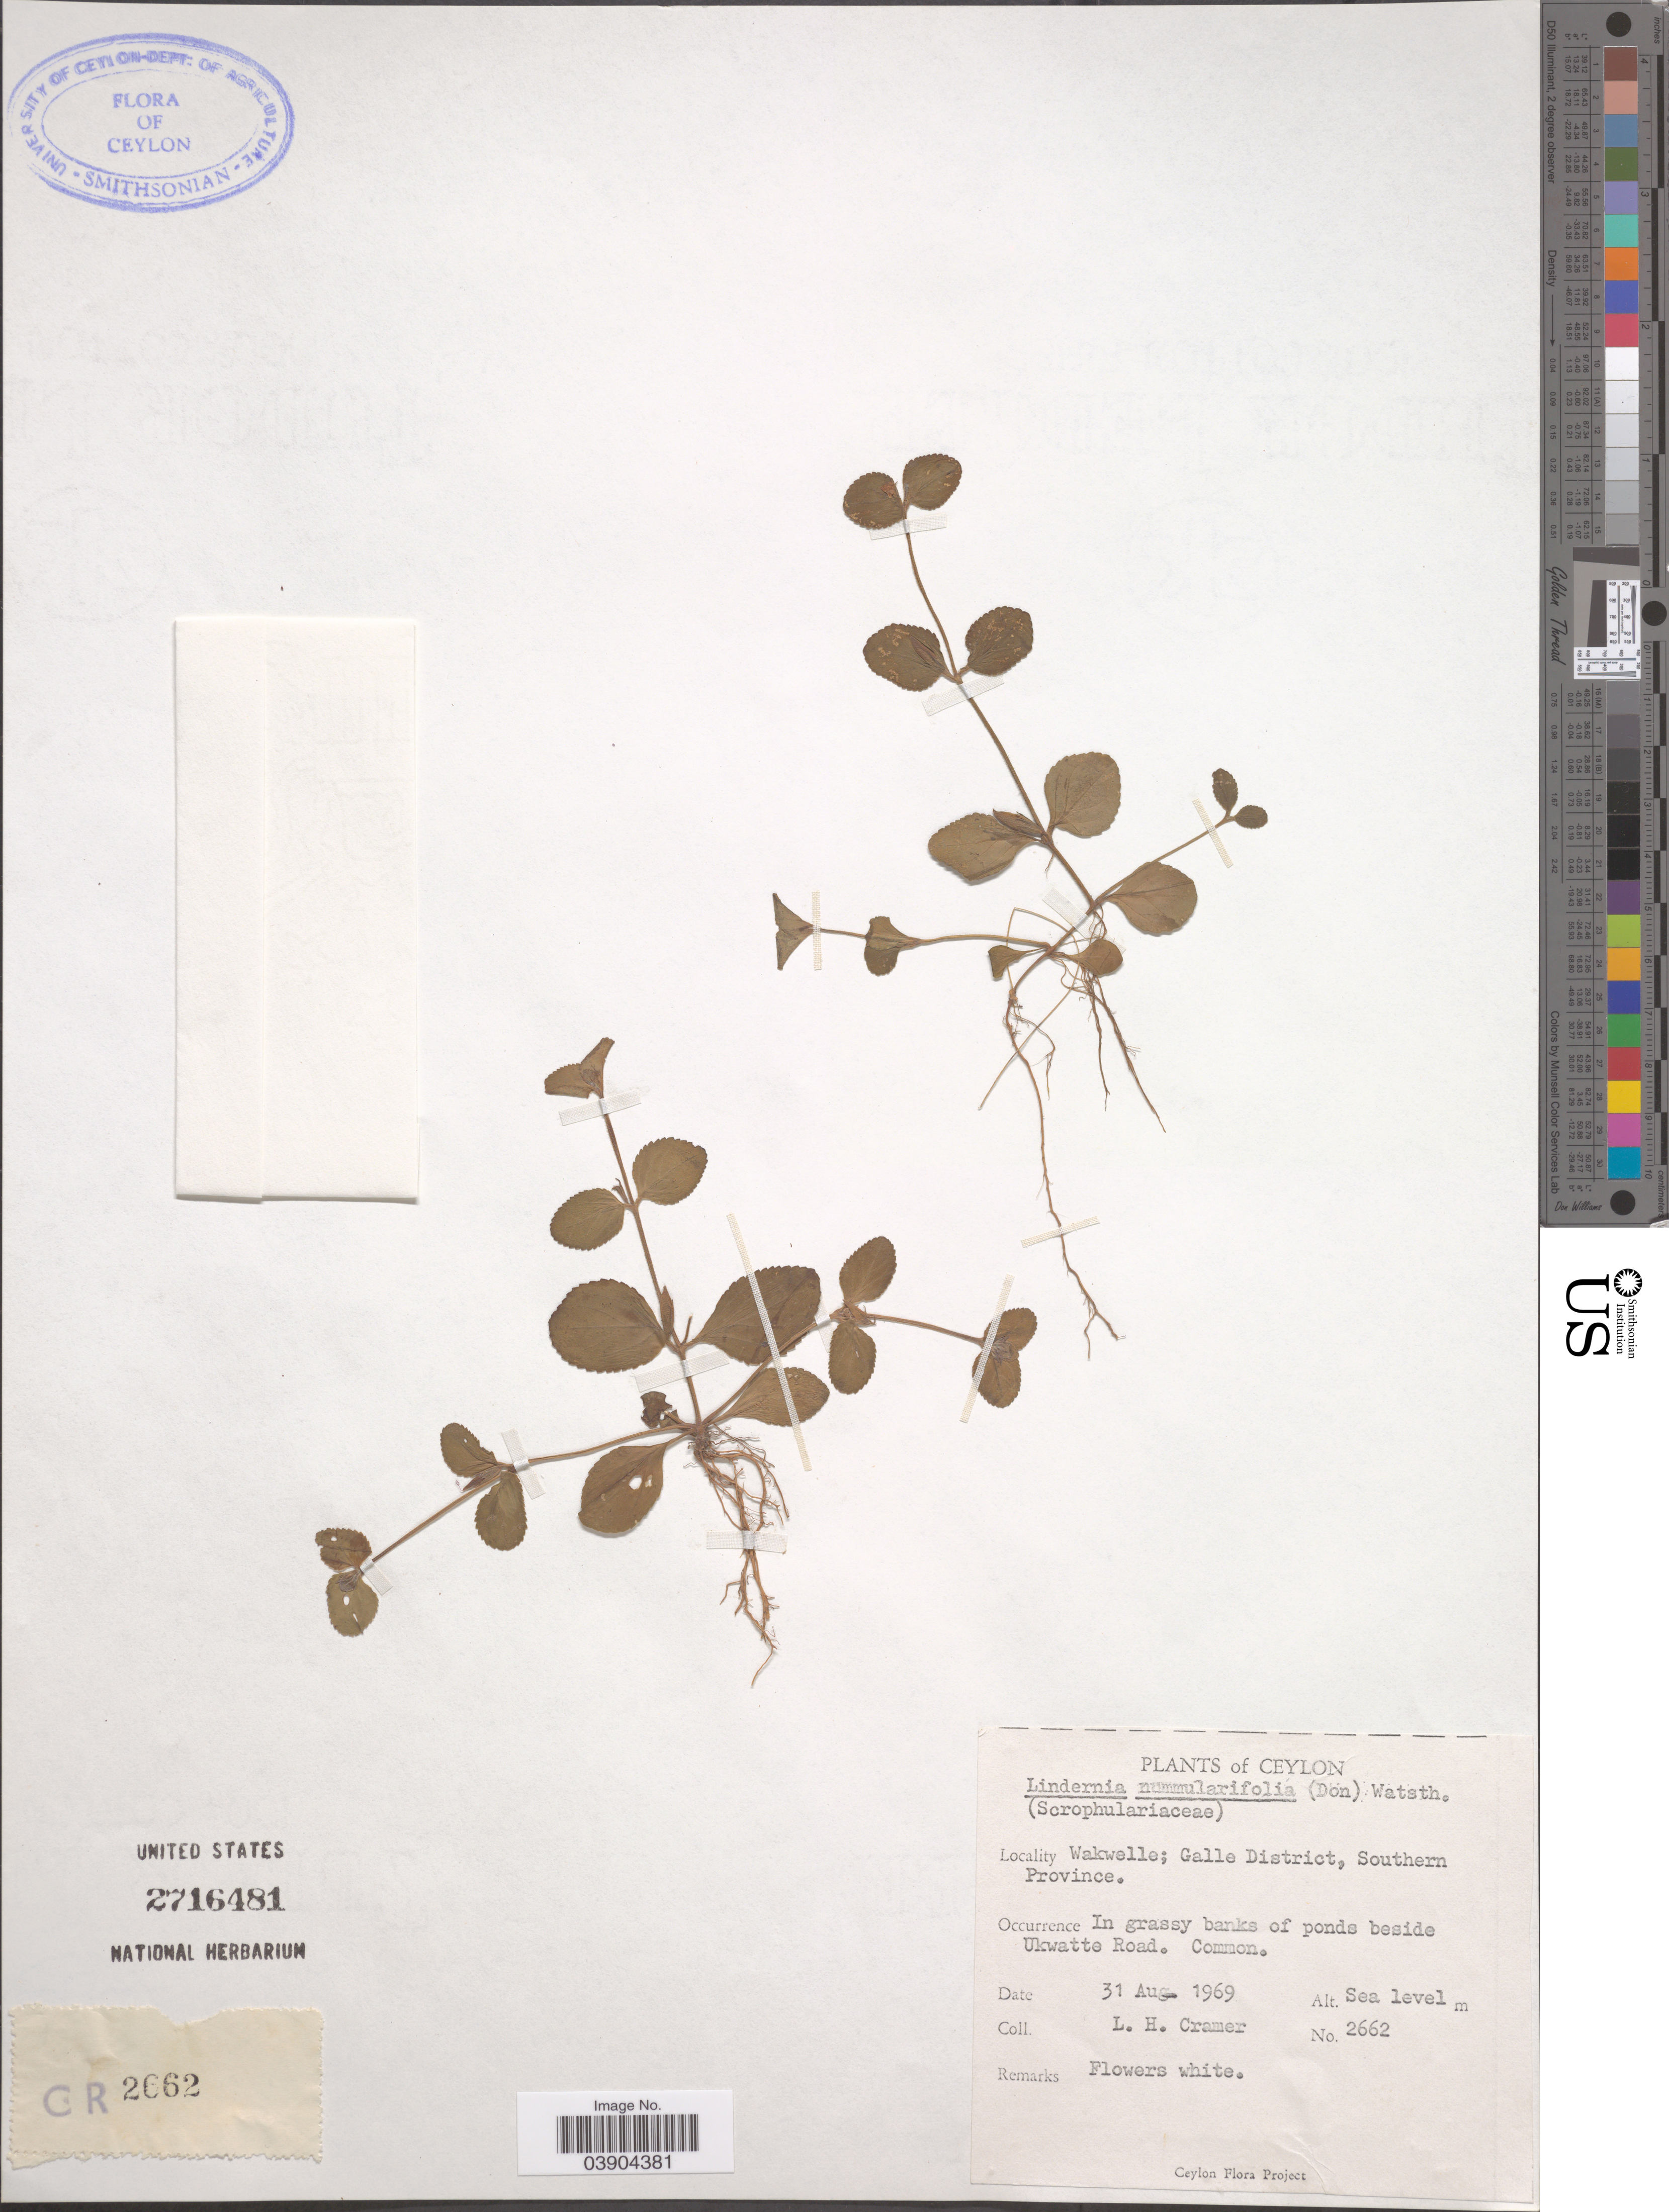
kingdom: Plantae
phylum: Tracheophyta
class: Magnoliopsida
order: Lamiales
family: Linderniaceae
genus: Lindernia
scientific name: Lindernia nummulariifolia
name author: (D. Don) Wettst.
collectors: L. H. Cramer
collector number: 2662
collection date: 1969-08-31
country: Sri Lanka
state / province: Southern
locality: Ceylon. Wakwelle; Galle District. In grassy banks of ponds beside Ukwatte Road.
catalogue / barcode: US 2716481